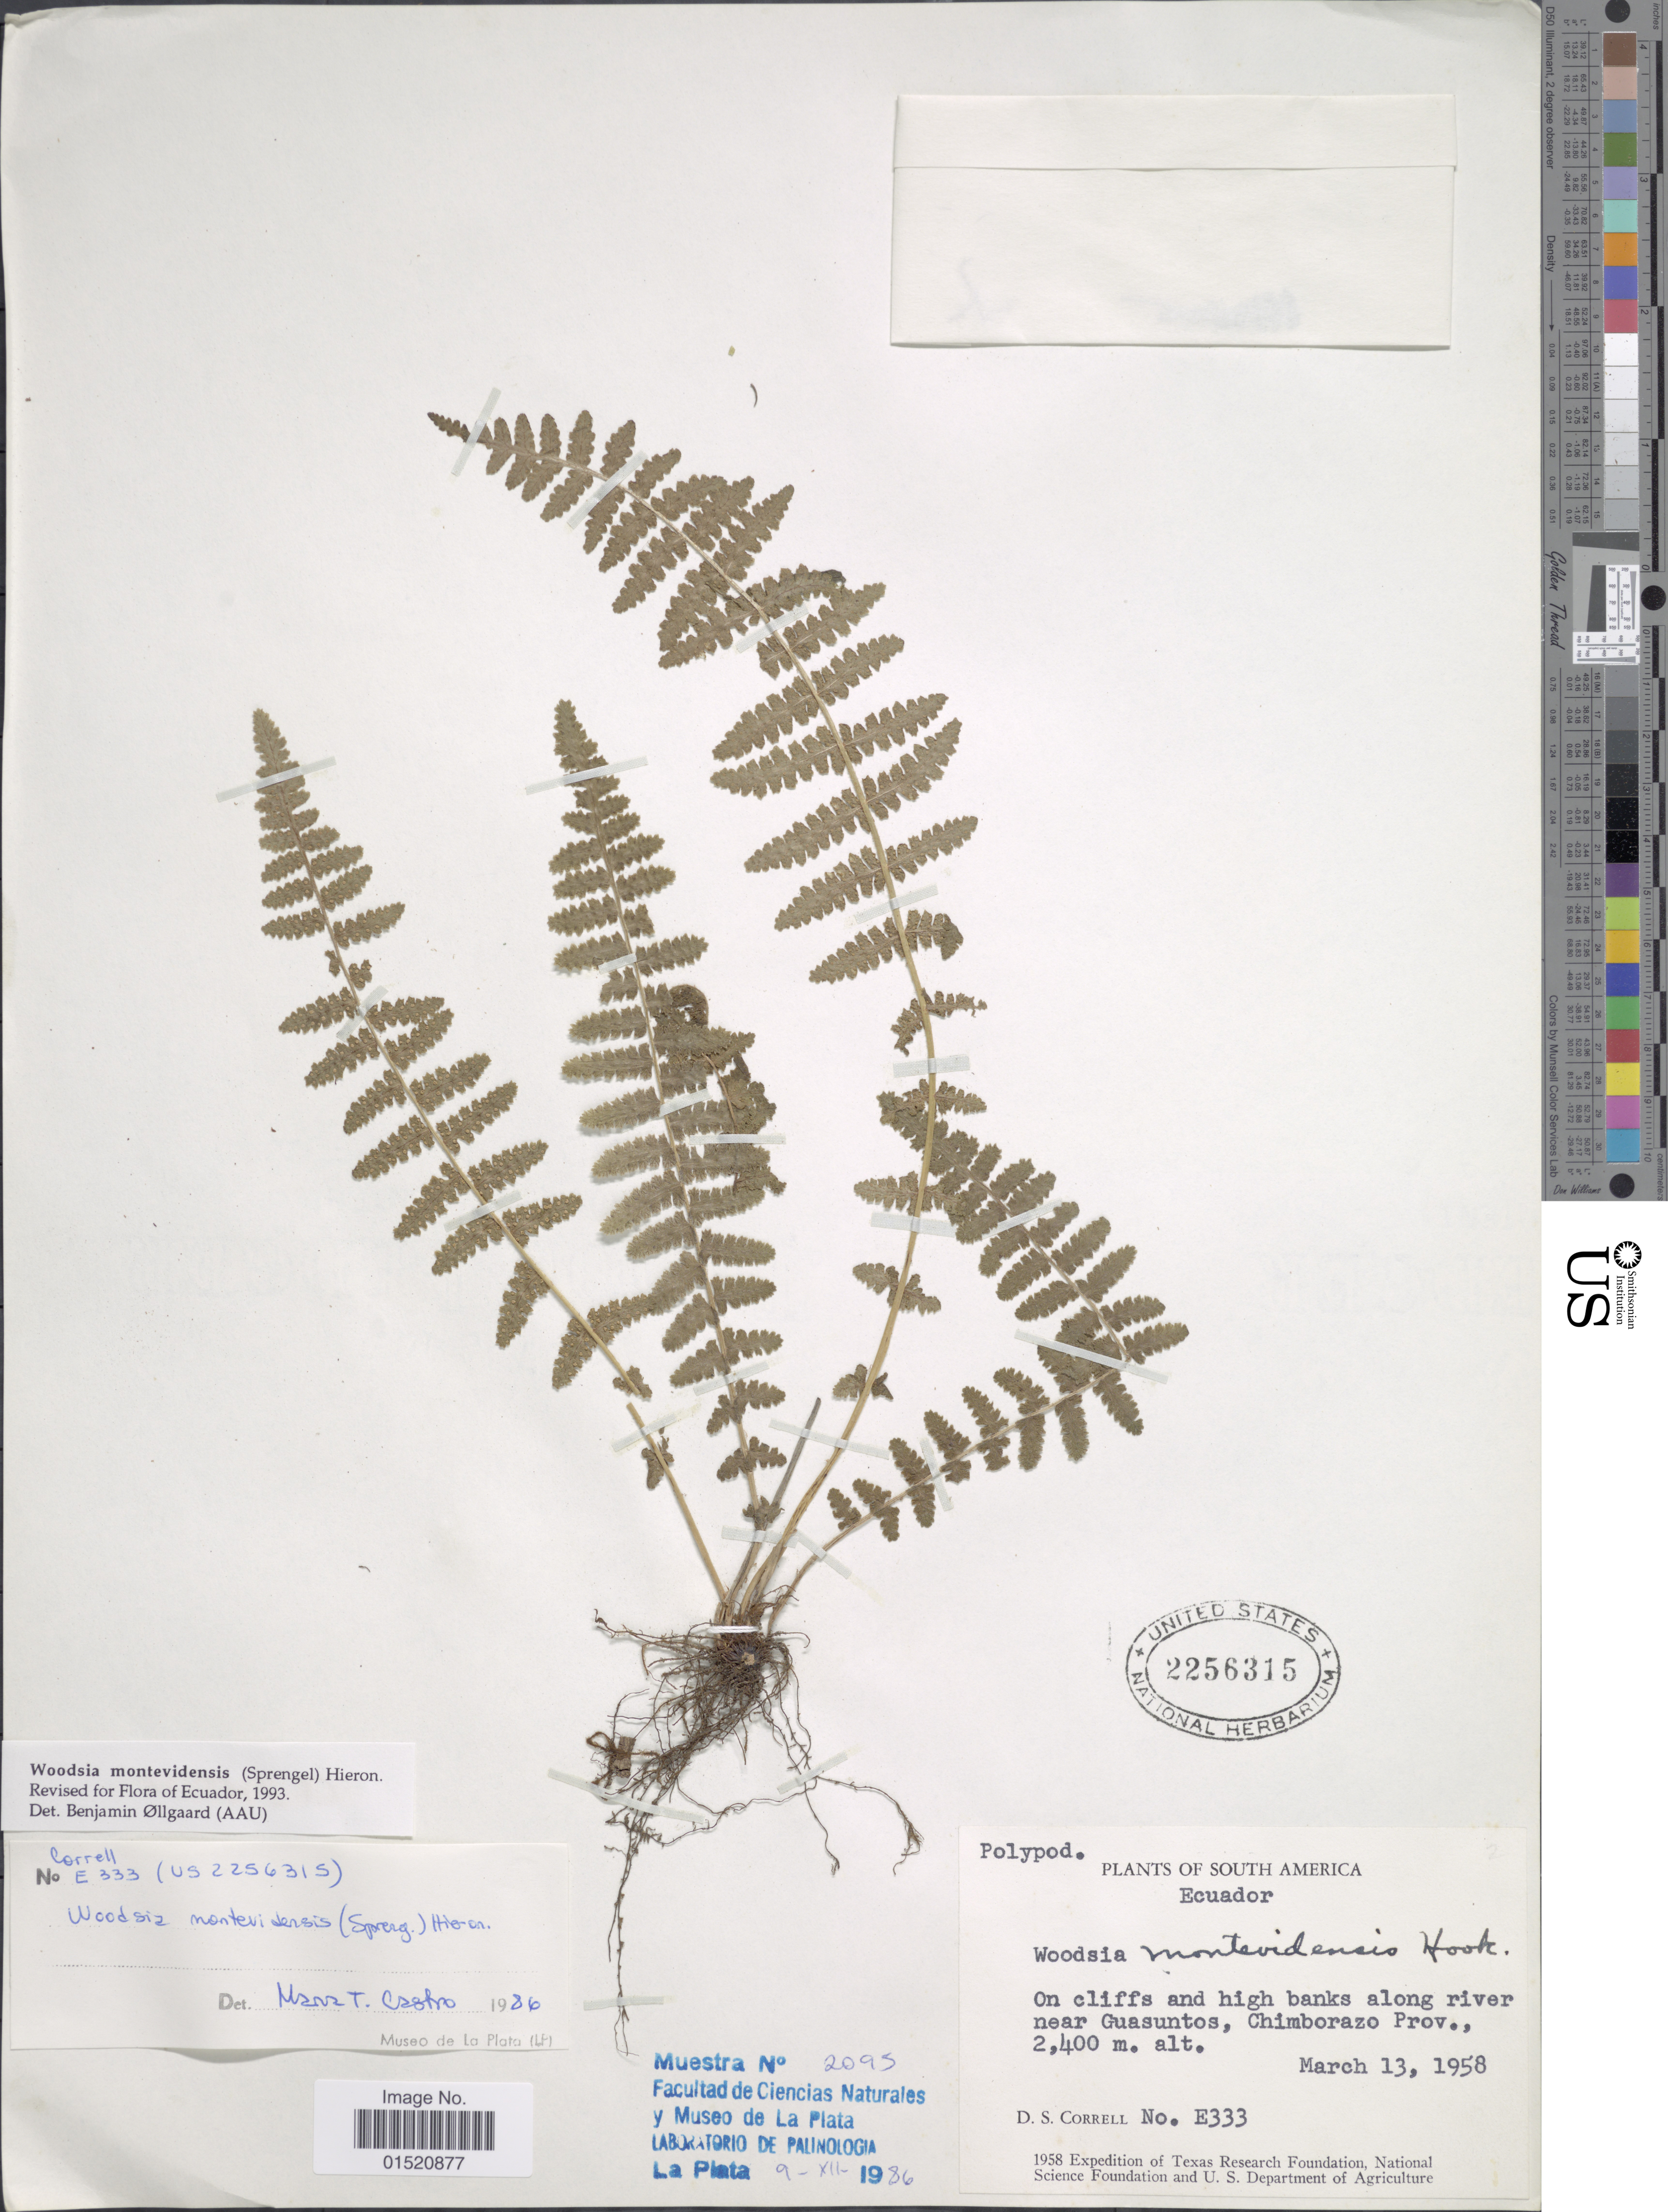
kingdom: Plantae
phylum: Tracheophyta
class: Polypodiopsida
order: Polypodiales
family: Woodsiaceae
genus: Woodsia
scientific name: Woodsia montevidensis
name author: (Spreng.) Hieron.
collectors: D. S. Correll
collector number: E333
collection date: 1958-03-13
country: Ecuador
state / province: Chimborazo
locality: South America, On cliffs and high banks along river near Guasuntos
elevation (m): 2400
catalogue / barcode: US 2256315